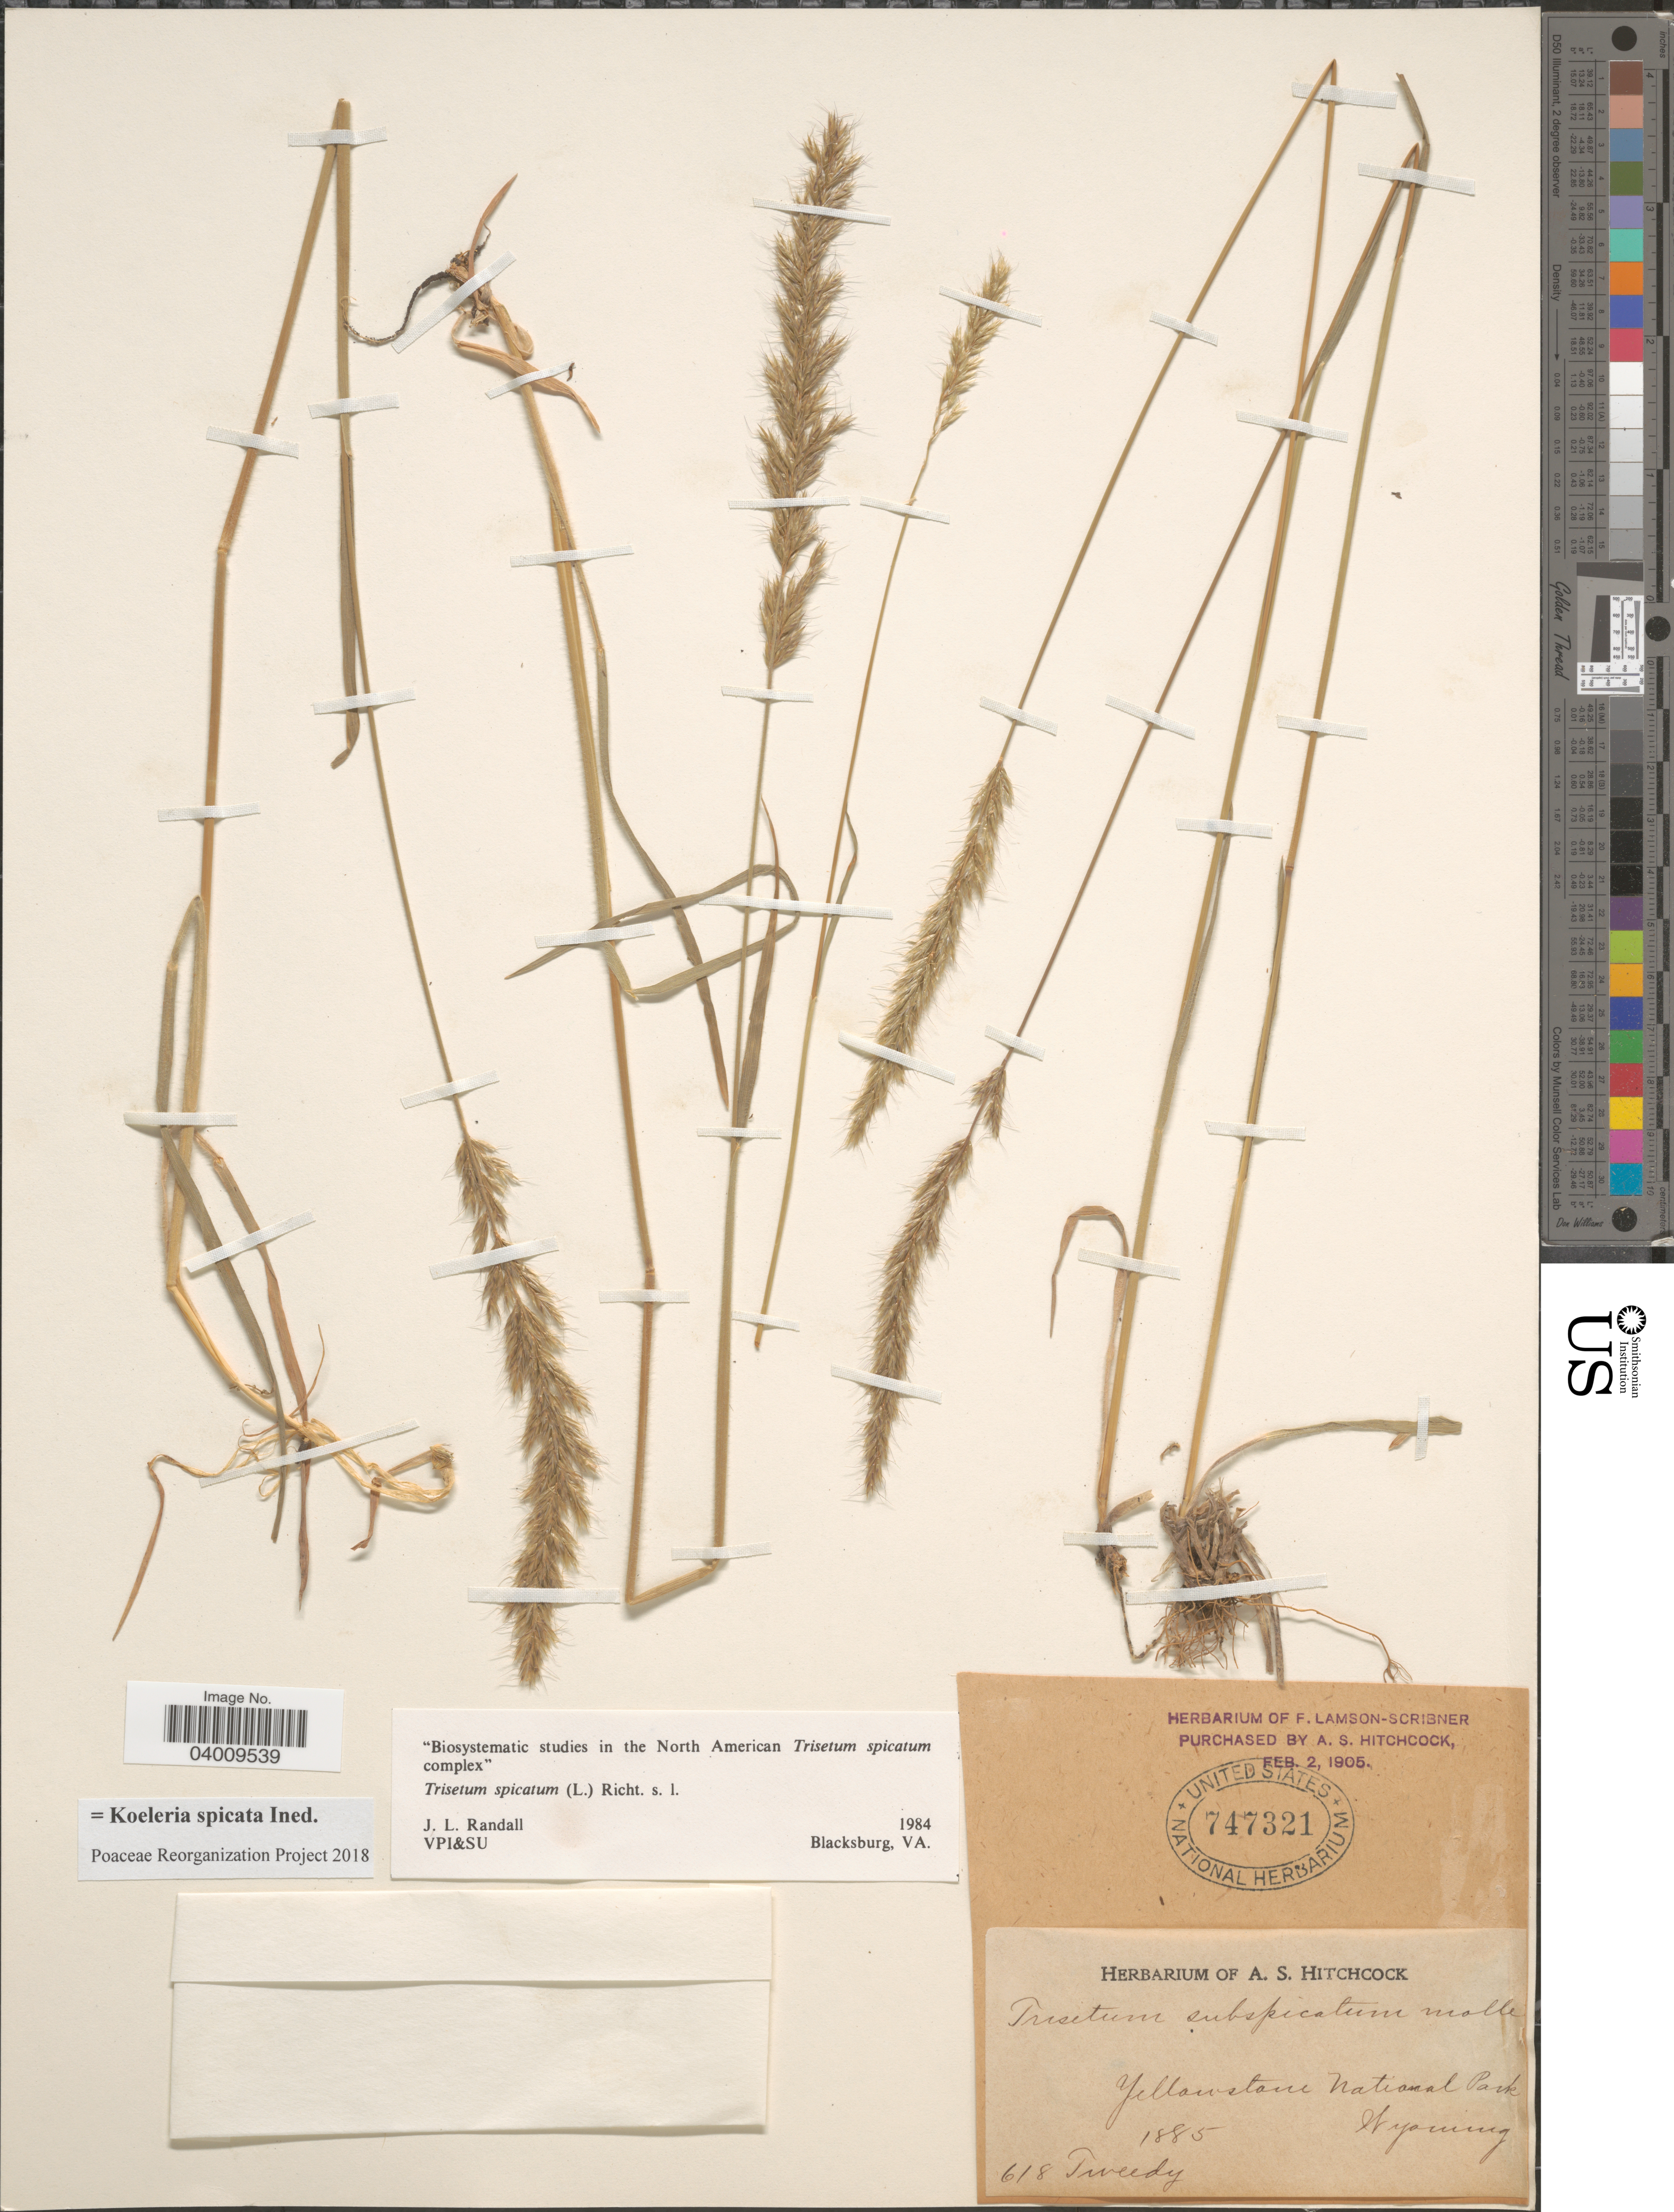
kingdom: Plantae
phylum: Tracheophyta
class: Liliopsida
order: Poales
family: Poaceae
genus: Koeleria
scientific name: Koeleria spicata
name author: (L.) Barberá et al.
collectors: Tweedy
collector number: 618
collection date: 1885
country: United States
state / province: Wyoming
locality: Yellowstone National Park.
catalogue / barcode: US 747321